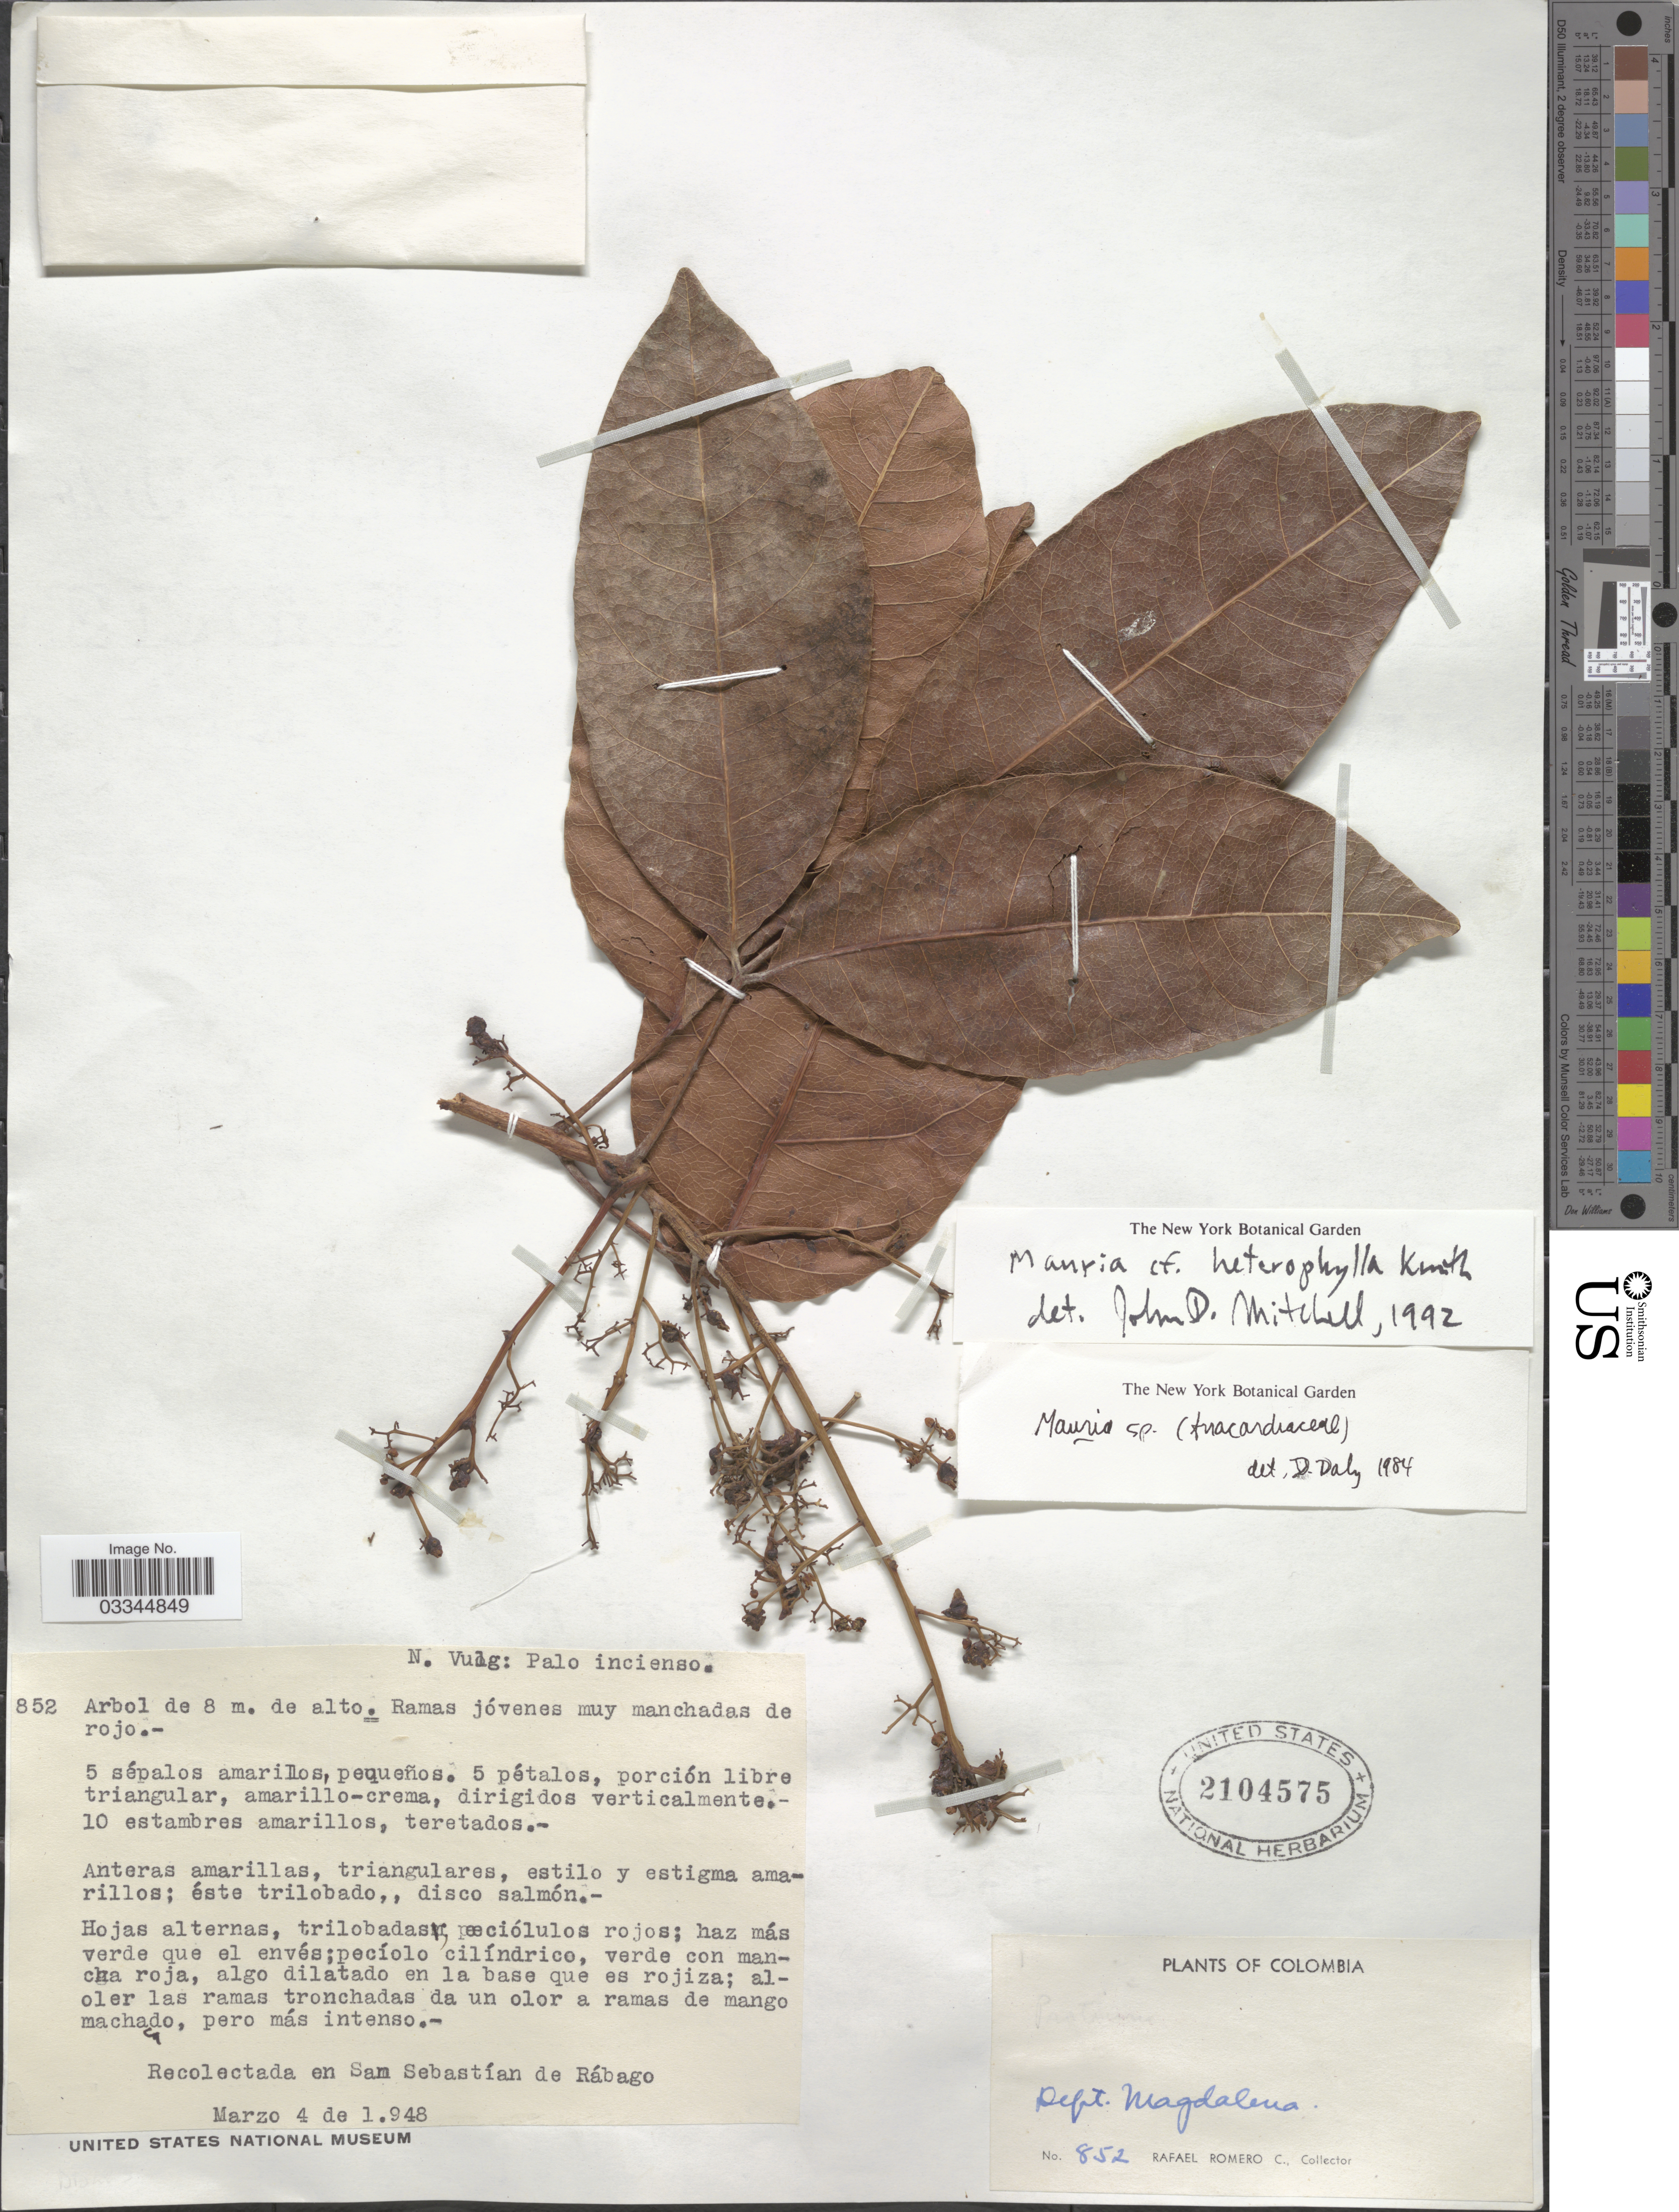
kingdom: Plantae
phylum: Tracheophyta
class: Magnoliopsida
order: Sapindales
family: Anacardiaceae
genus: Mauria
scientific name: Mauria heterophylla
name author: Kunth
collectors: R. Romero Castañeda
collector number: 852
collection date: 1948-03-04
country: Colombia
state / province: Magdalena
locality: Dept. Magdalena. San Sebastían de Rábago.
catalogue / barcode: US 2104575